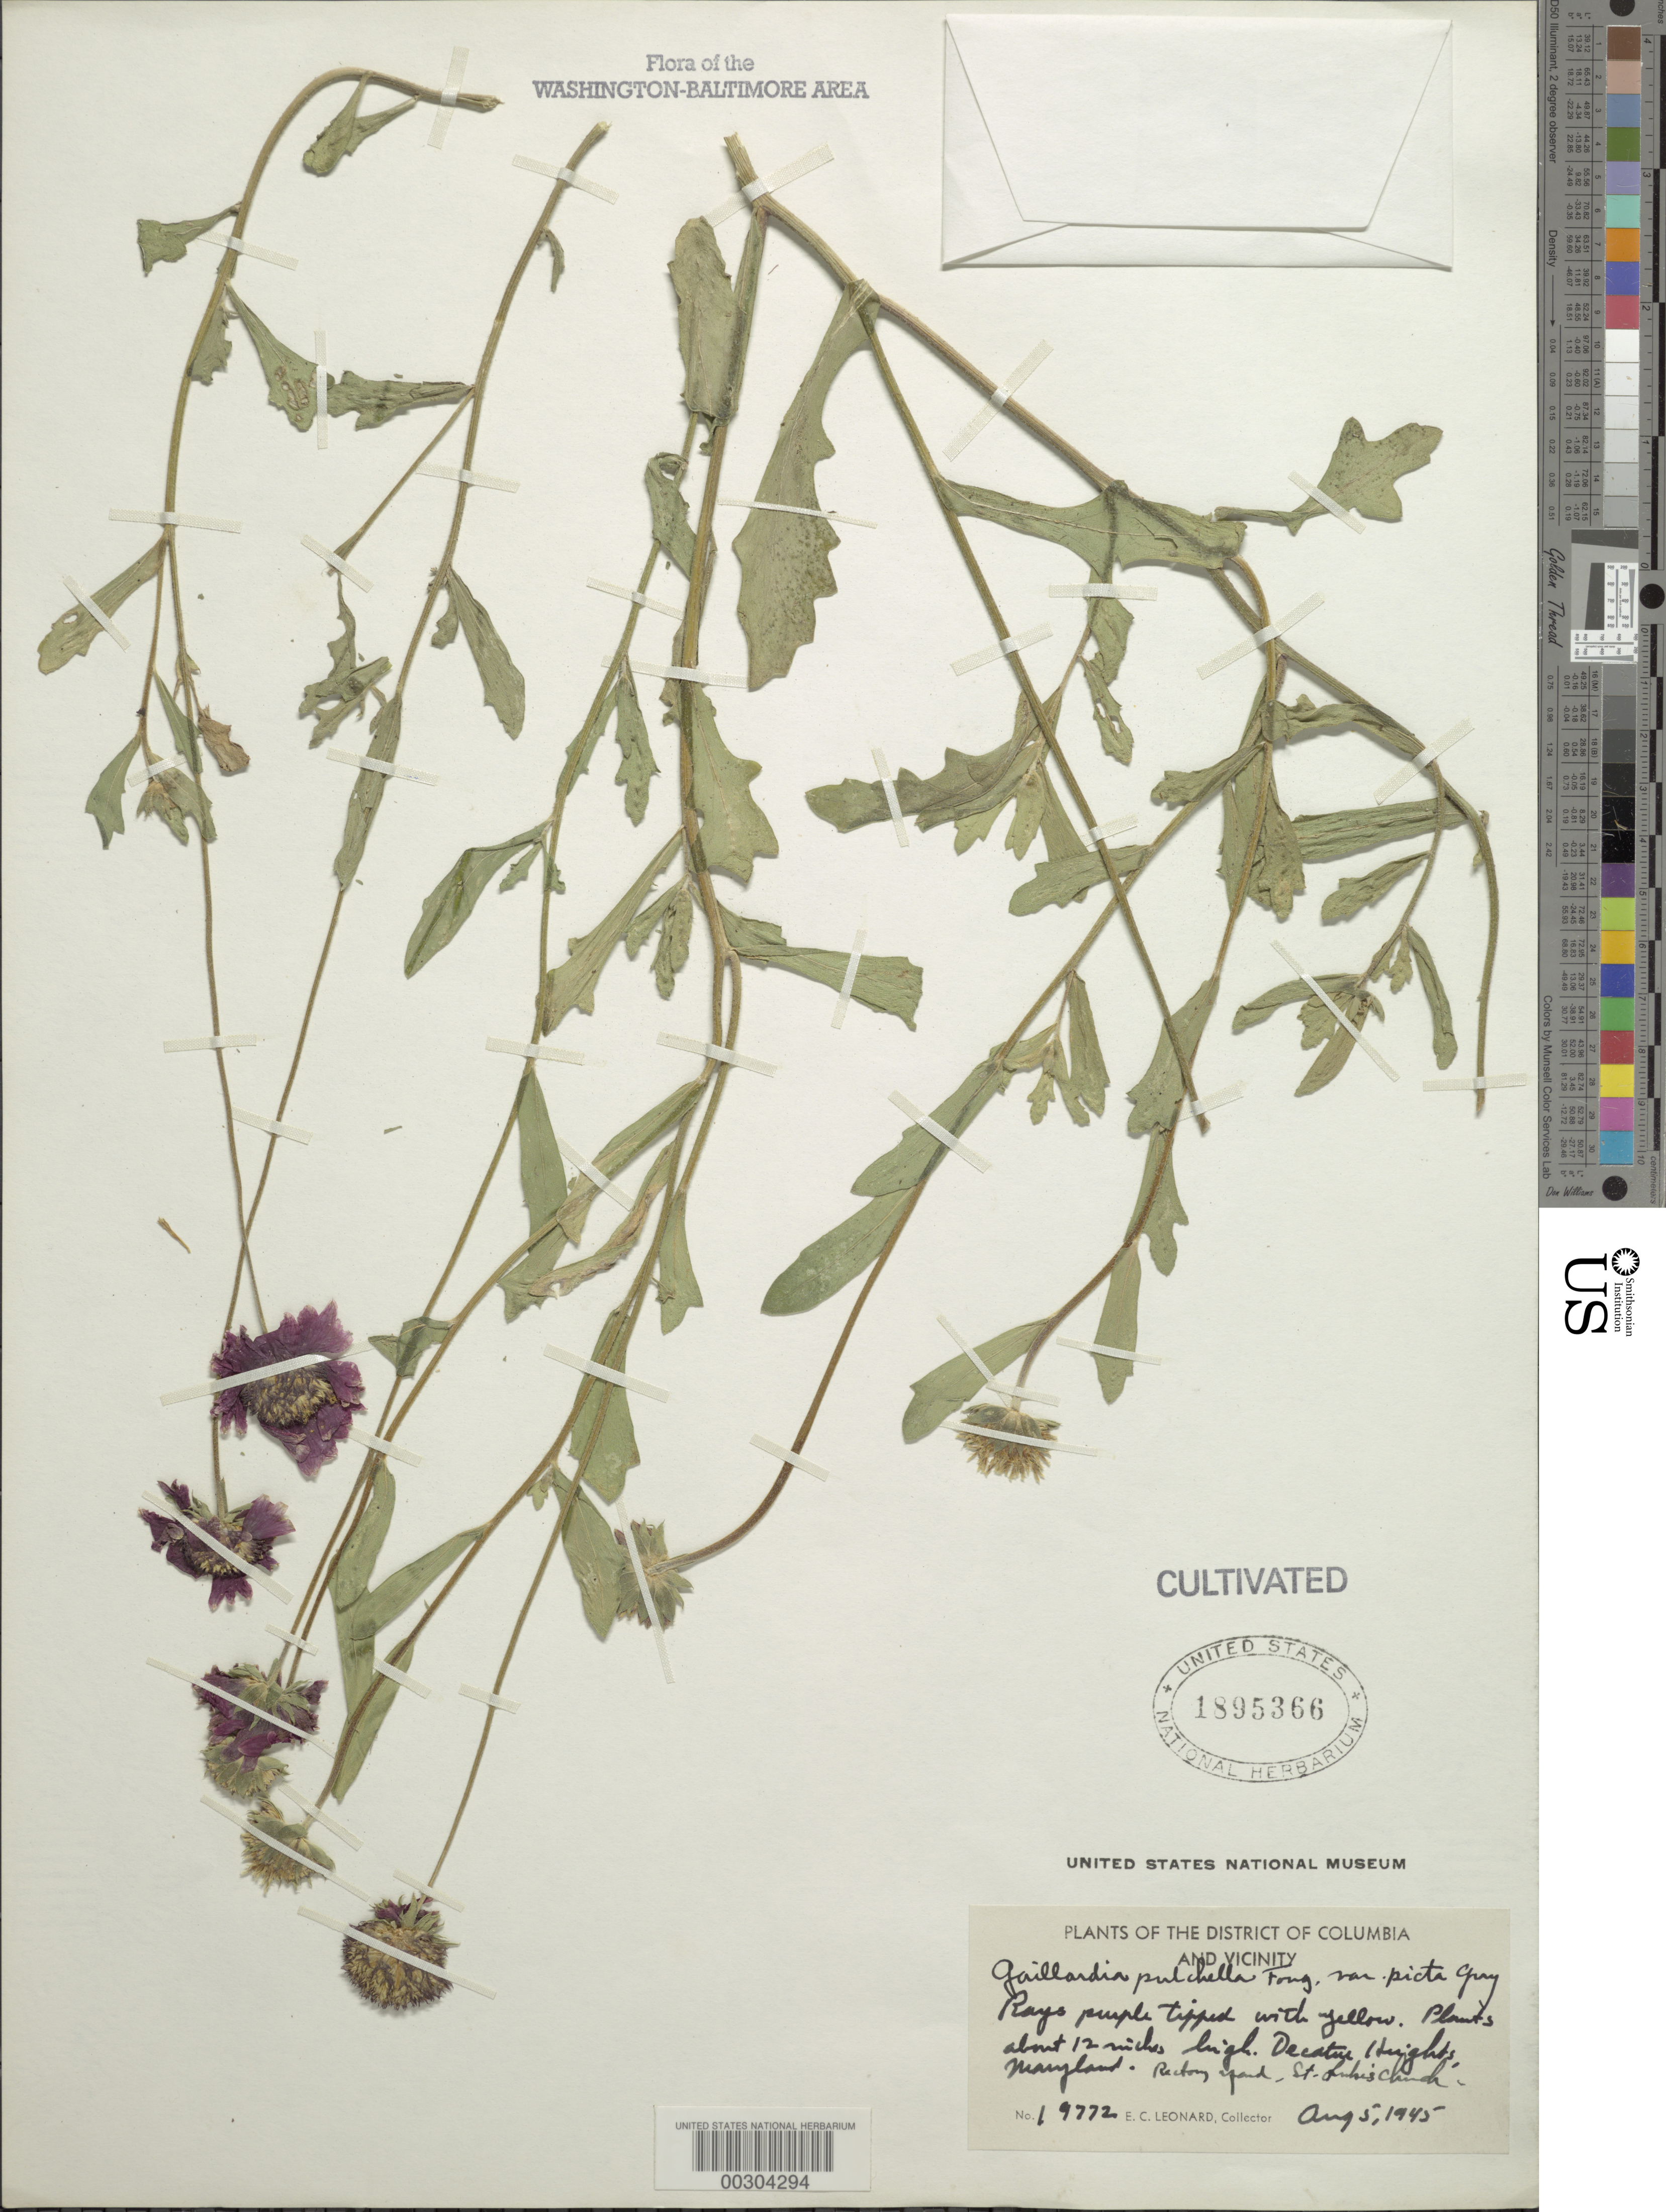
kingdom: Plantae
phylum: Tracheophyta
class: Magnoliopsida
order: Asterales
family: Asteraceae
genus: Gaillardia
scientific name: Gaillardia pulchella var. picta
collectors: E. C. Leonard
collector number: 19772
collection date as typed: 05 Aug 1945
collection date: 1945-08-05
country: United States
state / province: Maryland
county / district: Prince George's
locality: Bladensburg, Decatur Heights, Rectory Yard, St. Luke's Church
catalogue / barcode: US 1895366